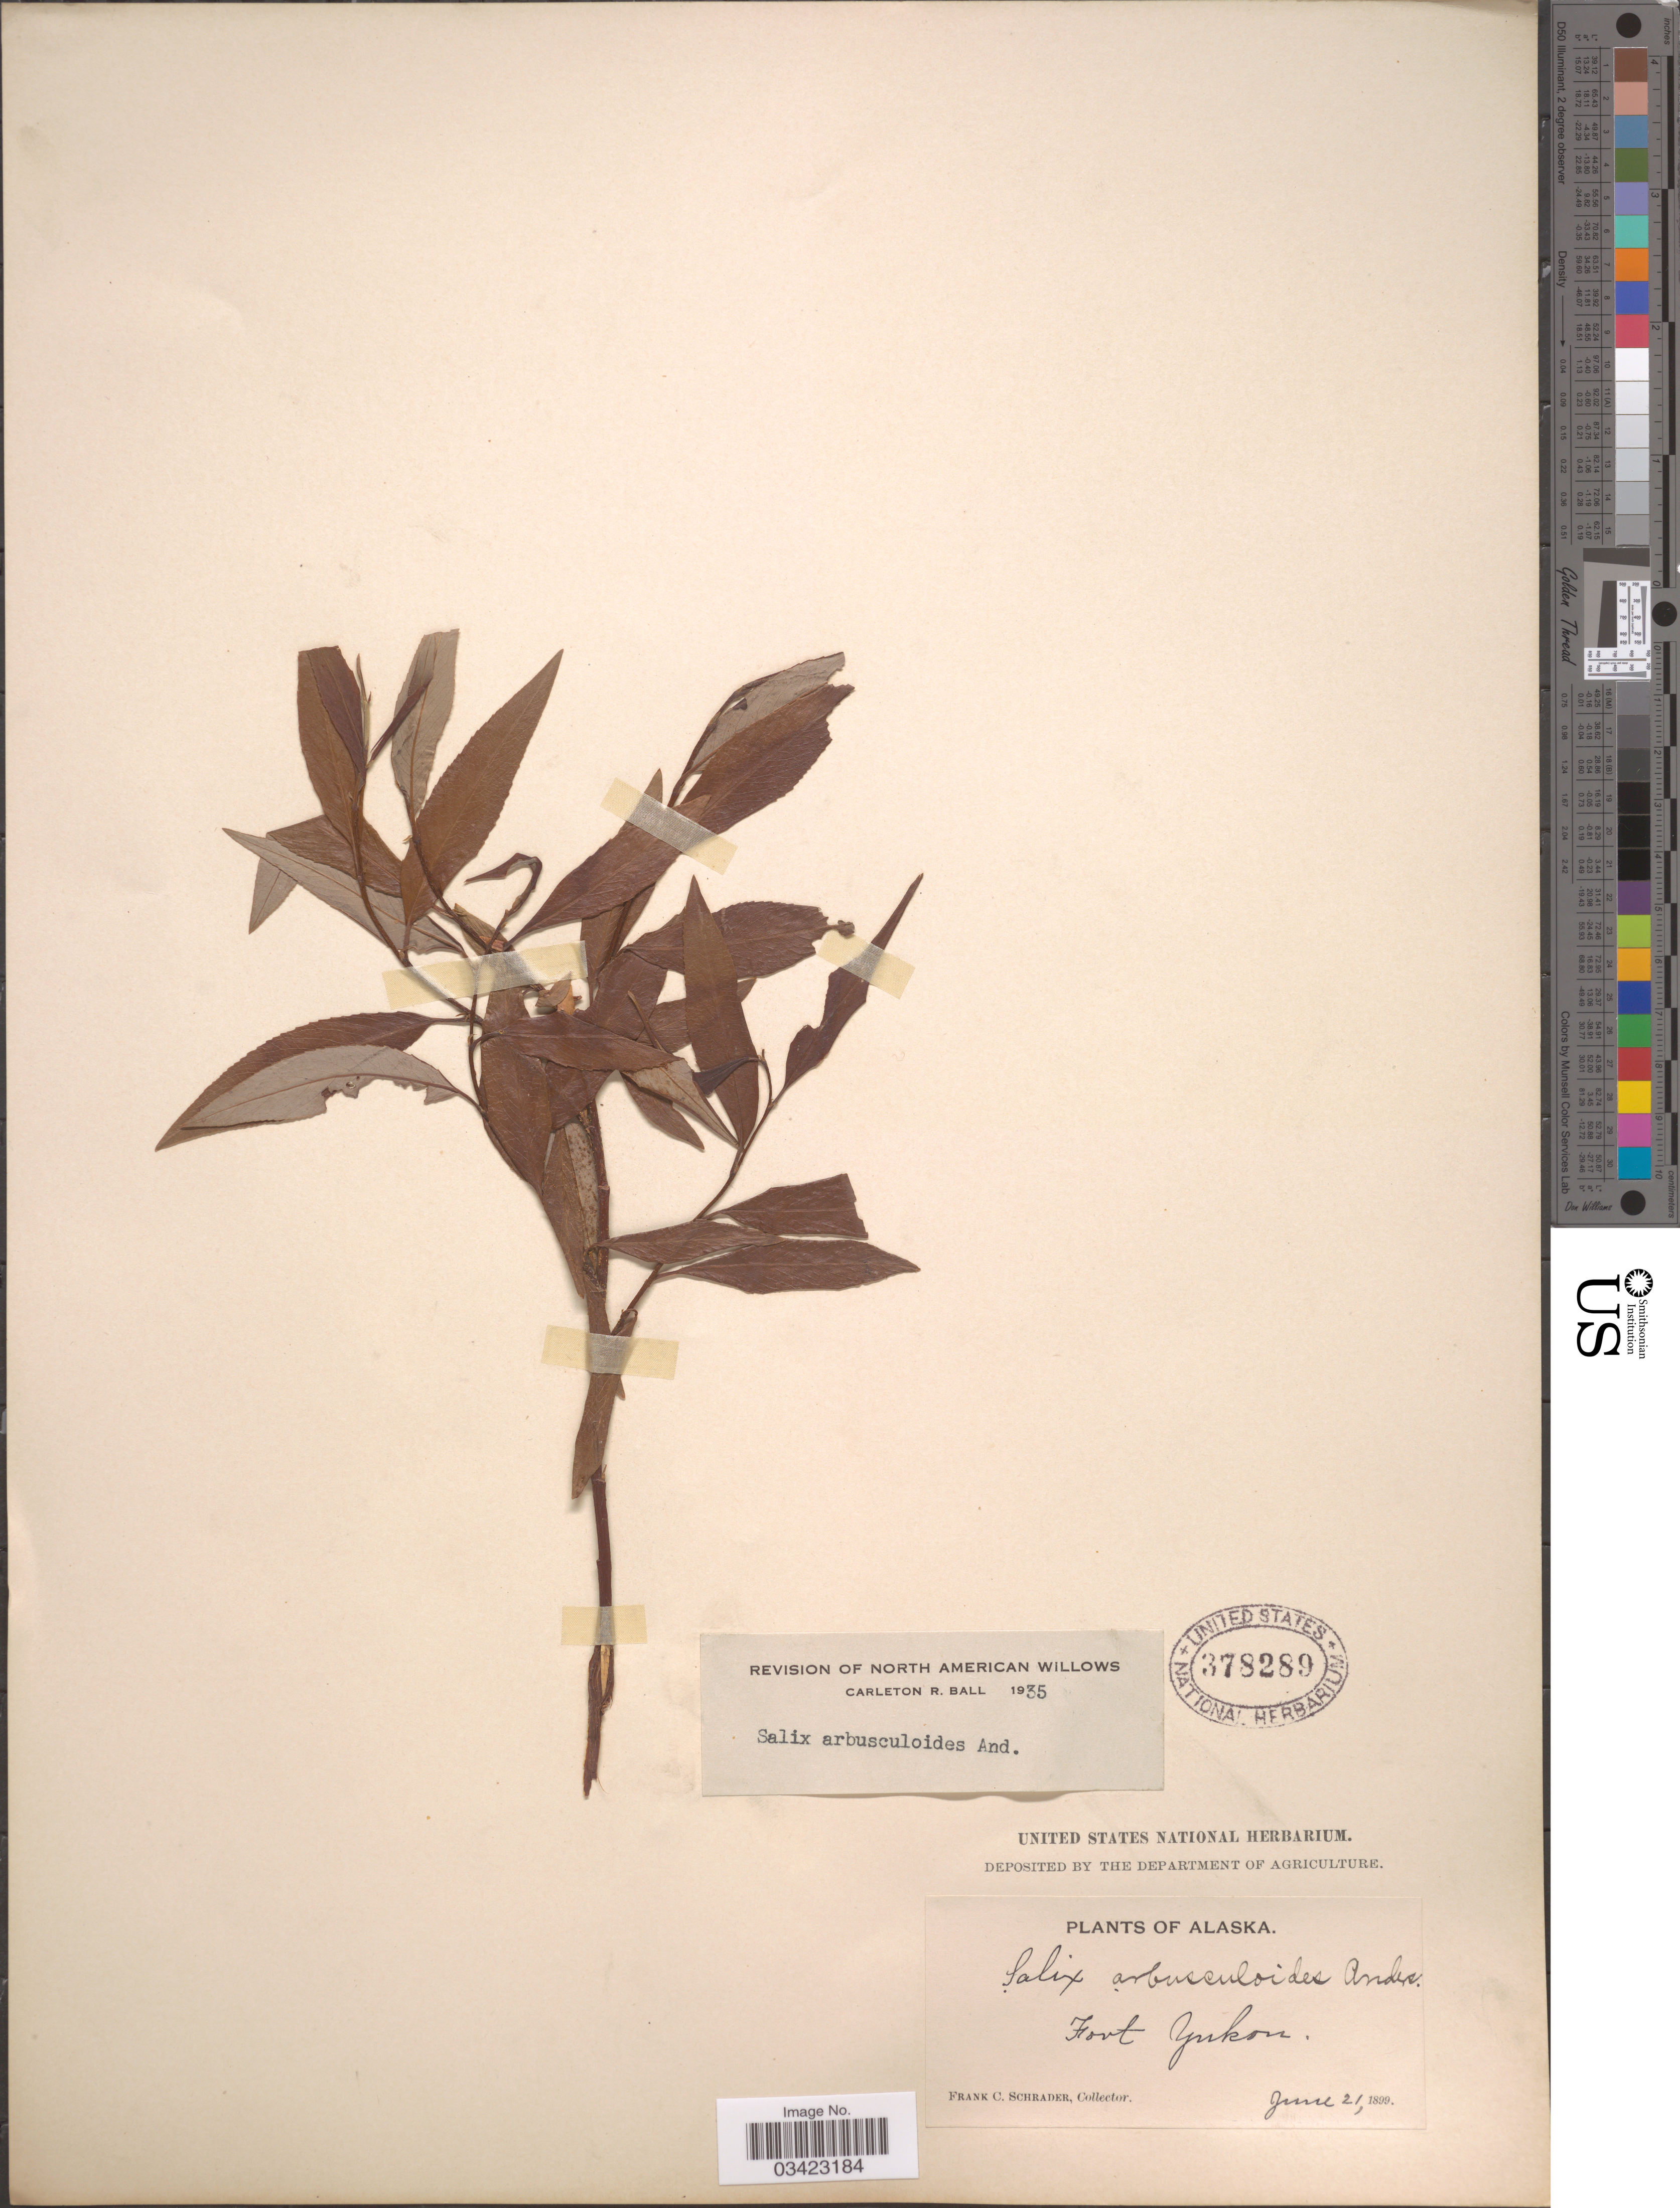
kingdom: Plantae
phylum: Tracheophyta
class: Magnoliopsida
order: Malpighiales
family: Salicaceae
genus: Salix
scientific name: Salix arbusculoides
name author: Andersson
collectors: F. C. Schrader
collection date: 1899-06-21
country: United States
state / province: Alaska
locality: Fort Yukon.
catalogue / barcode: US 378289